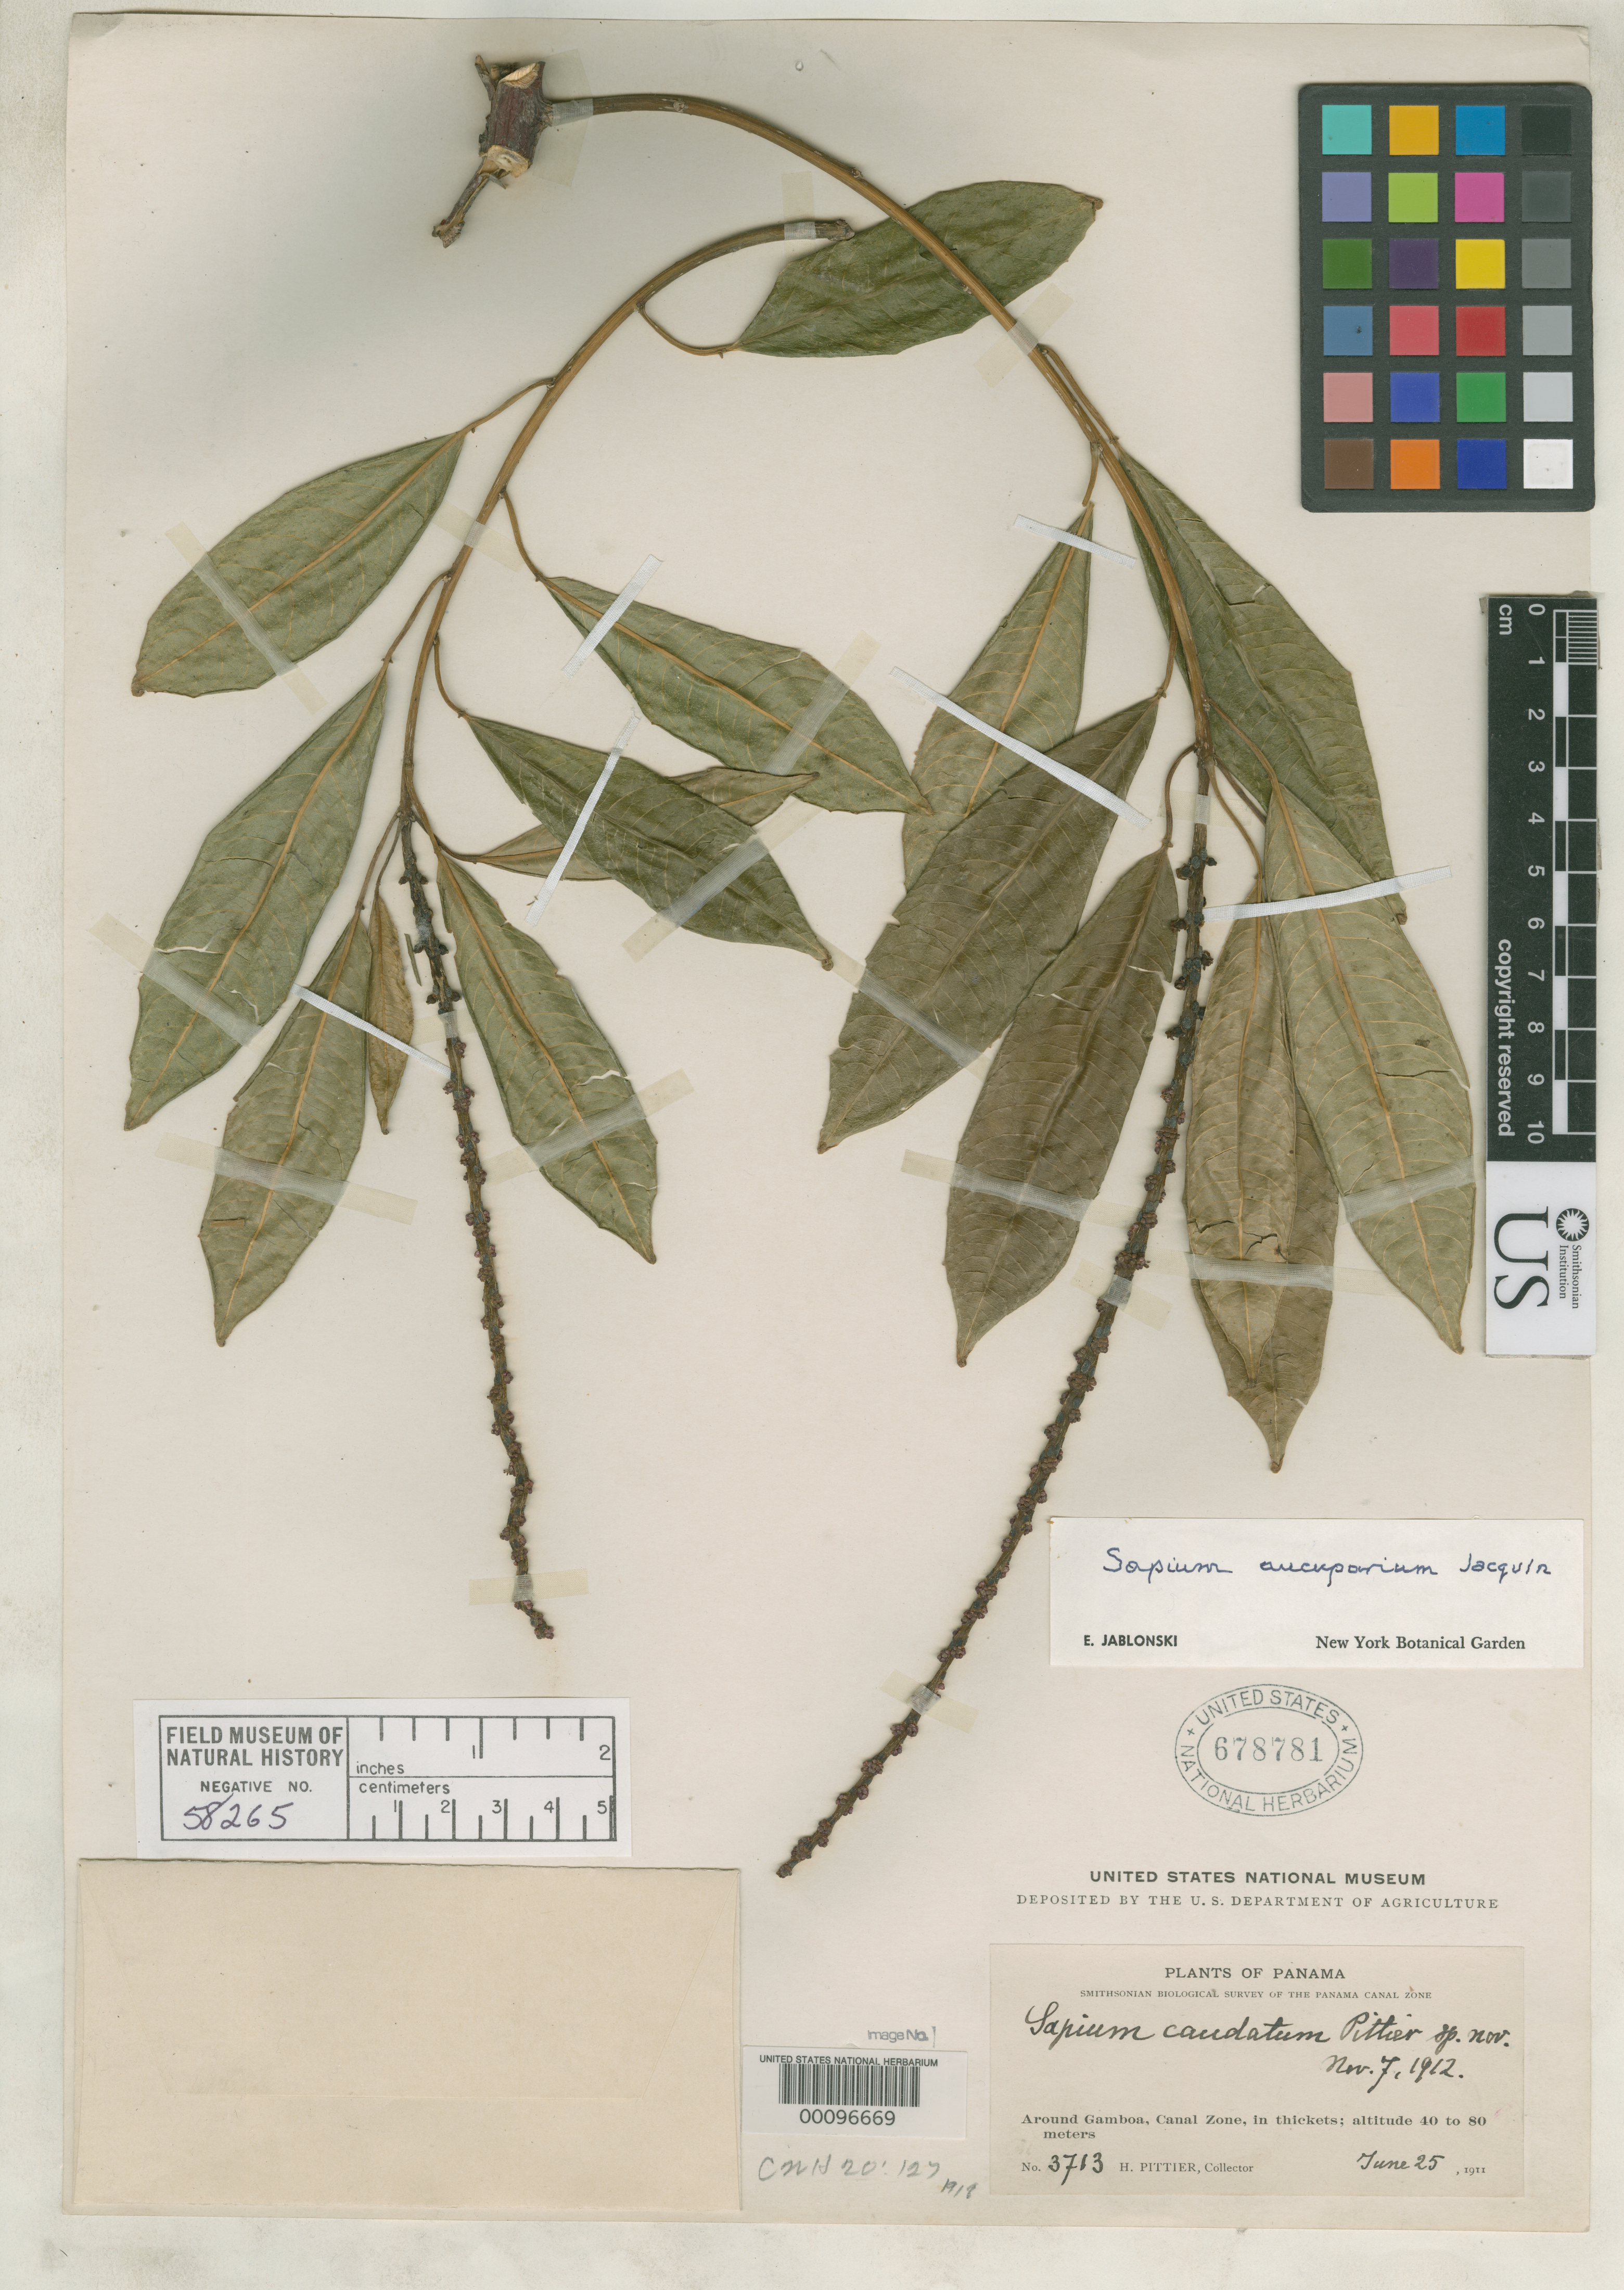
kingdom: Plantae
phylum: Tracheophyta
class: Magnoliopsida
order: Malpighiales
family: Euphorbiaceae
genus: Sapium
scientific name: Sapium caudatum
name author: Pittier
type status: Lectotype; Syntype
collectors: H. F. Pittier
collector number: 3713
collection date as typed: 25 Jun 1911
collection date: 1911-06-25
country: Panama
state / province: Colón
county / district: Canal Zone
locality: Near Gamboa.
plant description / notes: Protologue, "Type in the U.S. National Herbarium, nos. 678781 (flowers), 679149 (fruit), and 676760 (autumnal leaves), collected on a hill near Gamboa, Canal Zone, Panama, from a single tree, in flower, June 25, 1911, in fruit, July 23, 199, by H. Pittier (nos. 3713, 4058, and 2603)."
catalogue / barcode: US 678781